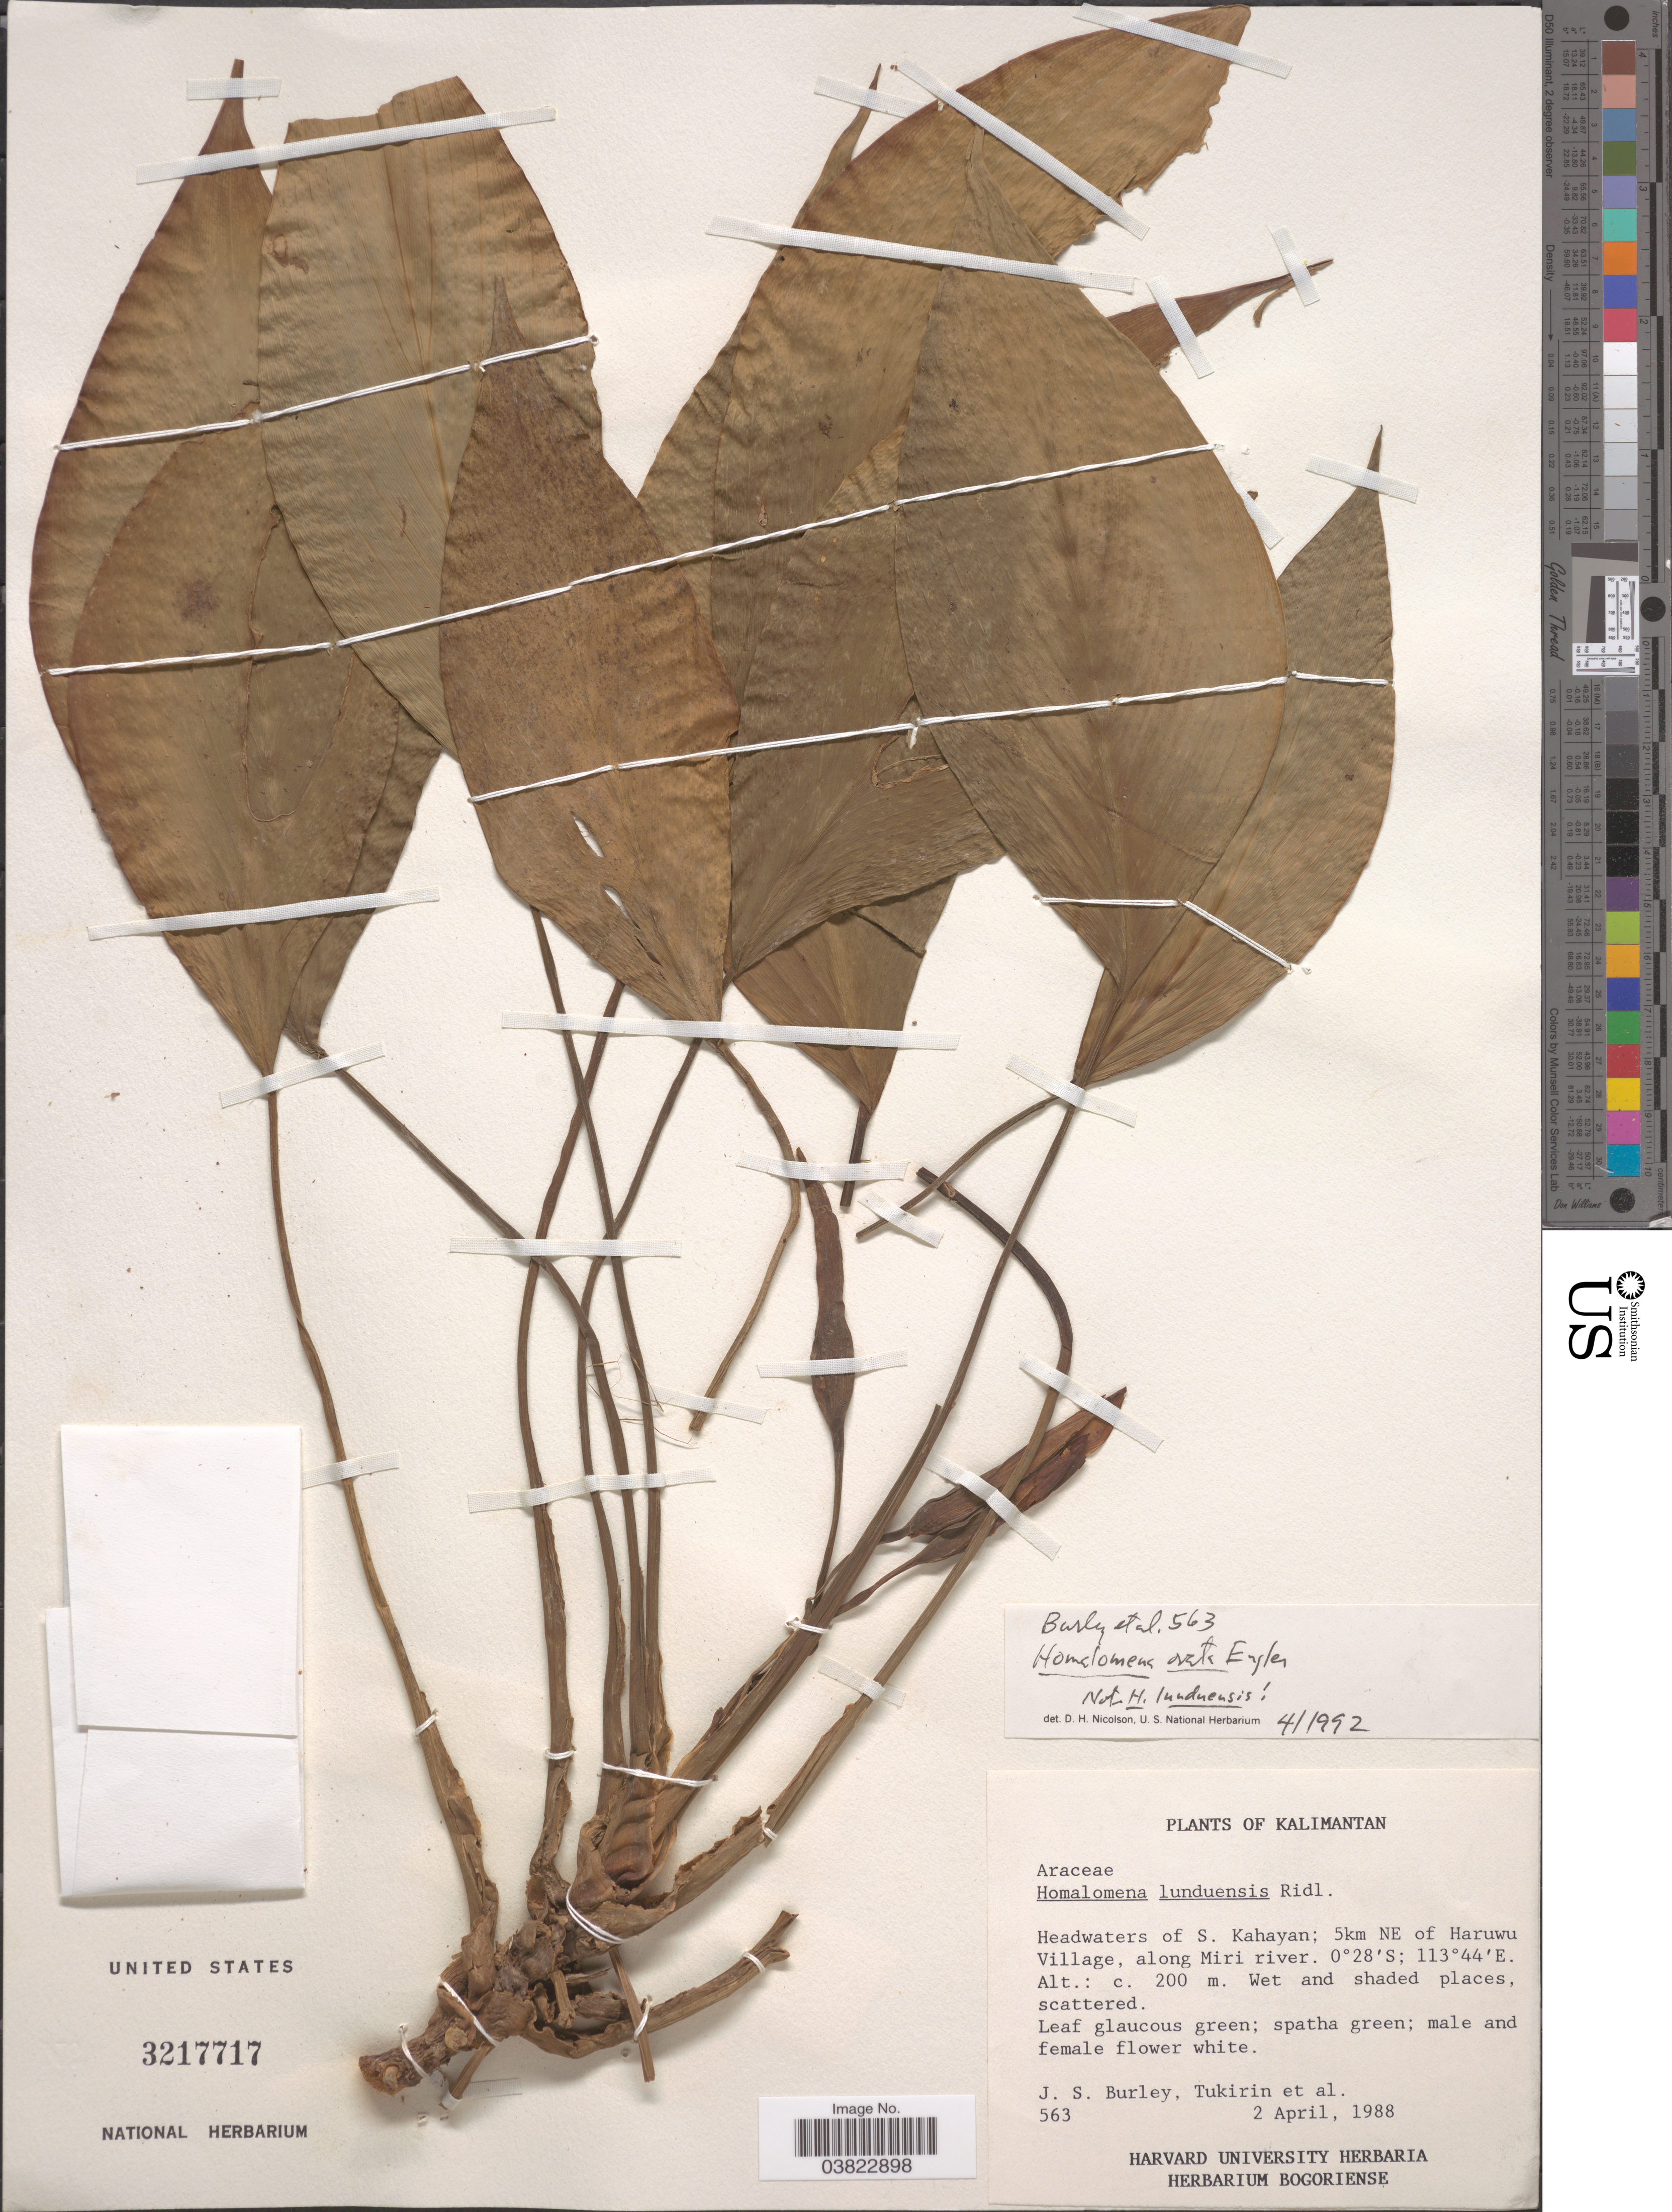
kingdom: Plantae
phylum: Tracheophyta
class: Liliopsida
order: Alismatales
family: Araceae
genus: Homalomena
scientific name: Homalomena ovata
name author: Engl.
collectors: J. S. Burley, -. Tukirin & et al.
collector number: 563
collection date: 1988-04-02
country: Indonesia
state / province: Kalimantan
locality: Headwaters of S. Kahayan; 5km NE of Haruwu Village, along Miri river.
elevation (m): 200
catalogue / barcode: US 3217717